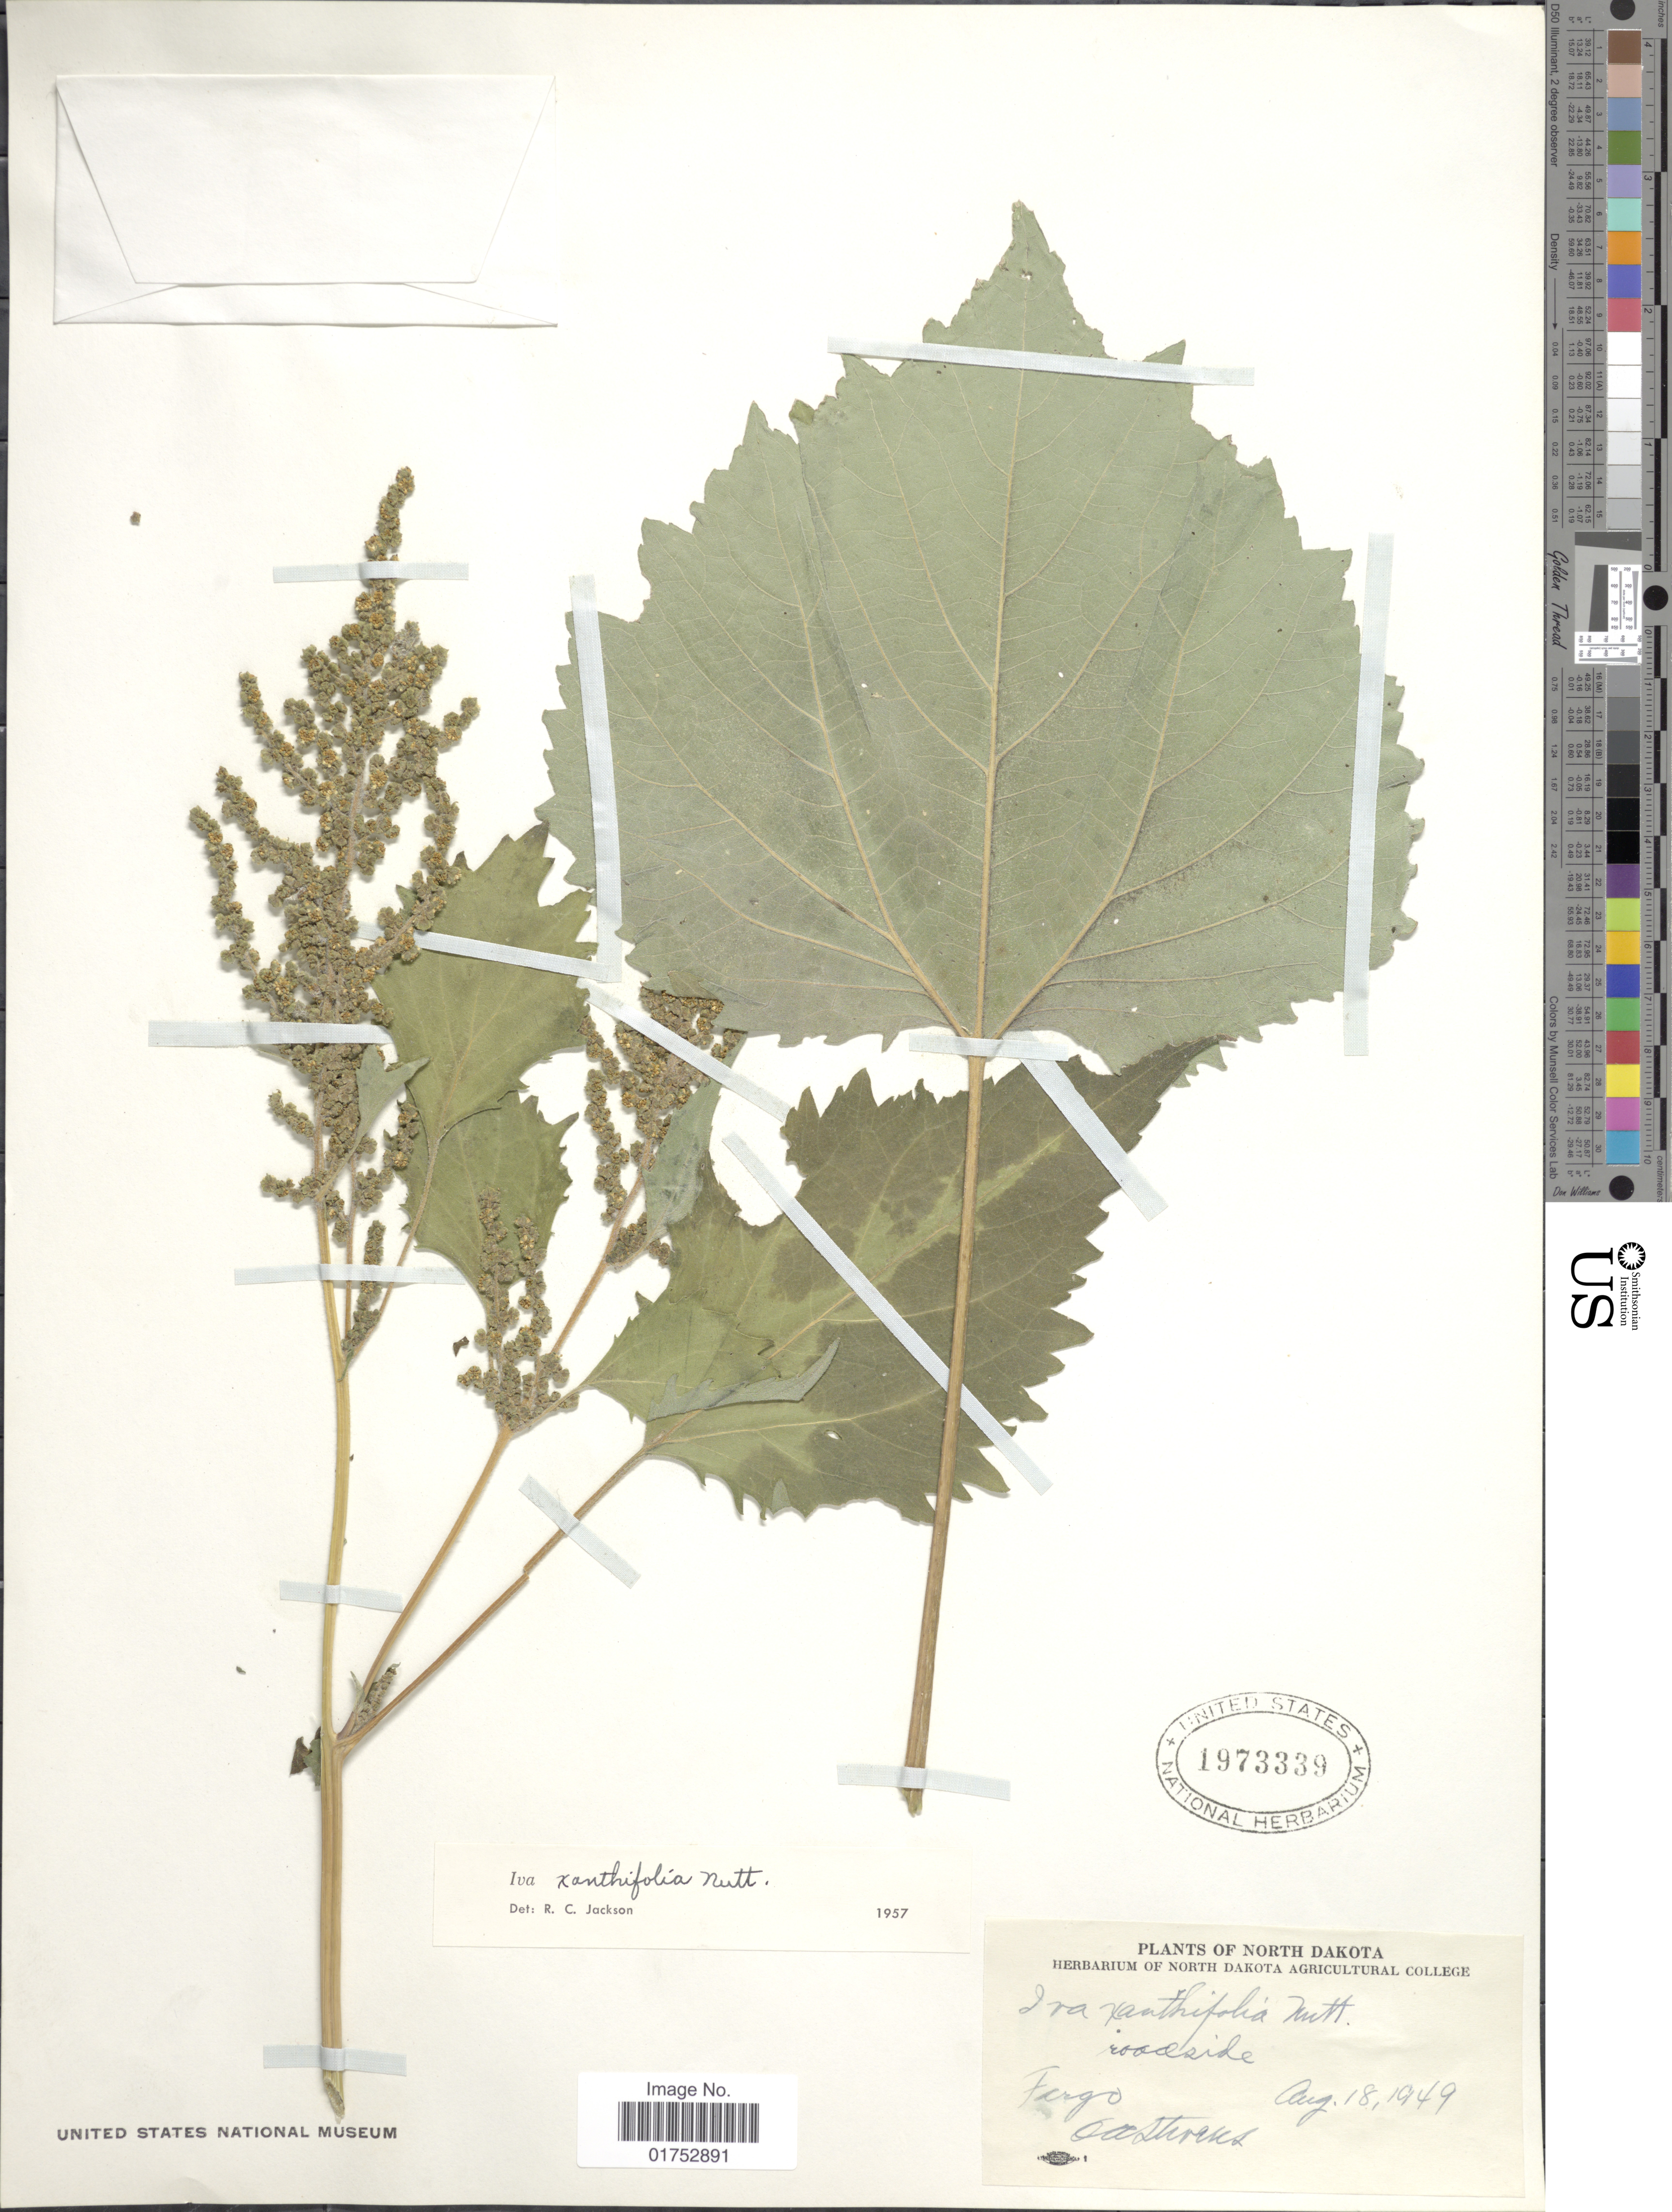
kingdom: Plantae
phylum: Tracheophyta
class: Magnoliopsida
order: Asterales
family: Asteraceae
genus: Iva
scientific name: Iva xanthifolia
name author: Nutt.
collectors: O. A. Stevens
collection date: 1949-08-18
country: United States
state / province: North Dakota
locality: Fergo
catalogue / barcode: US 1973339